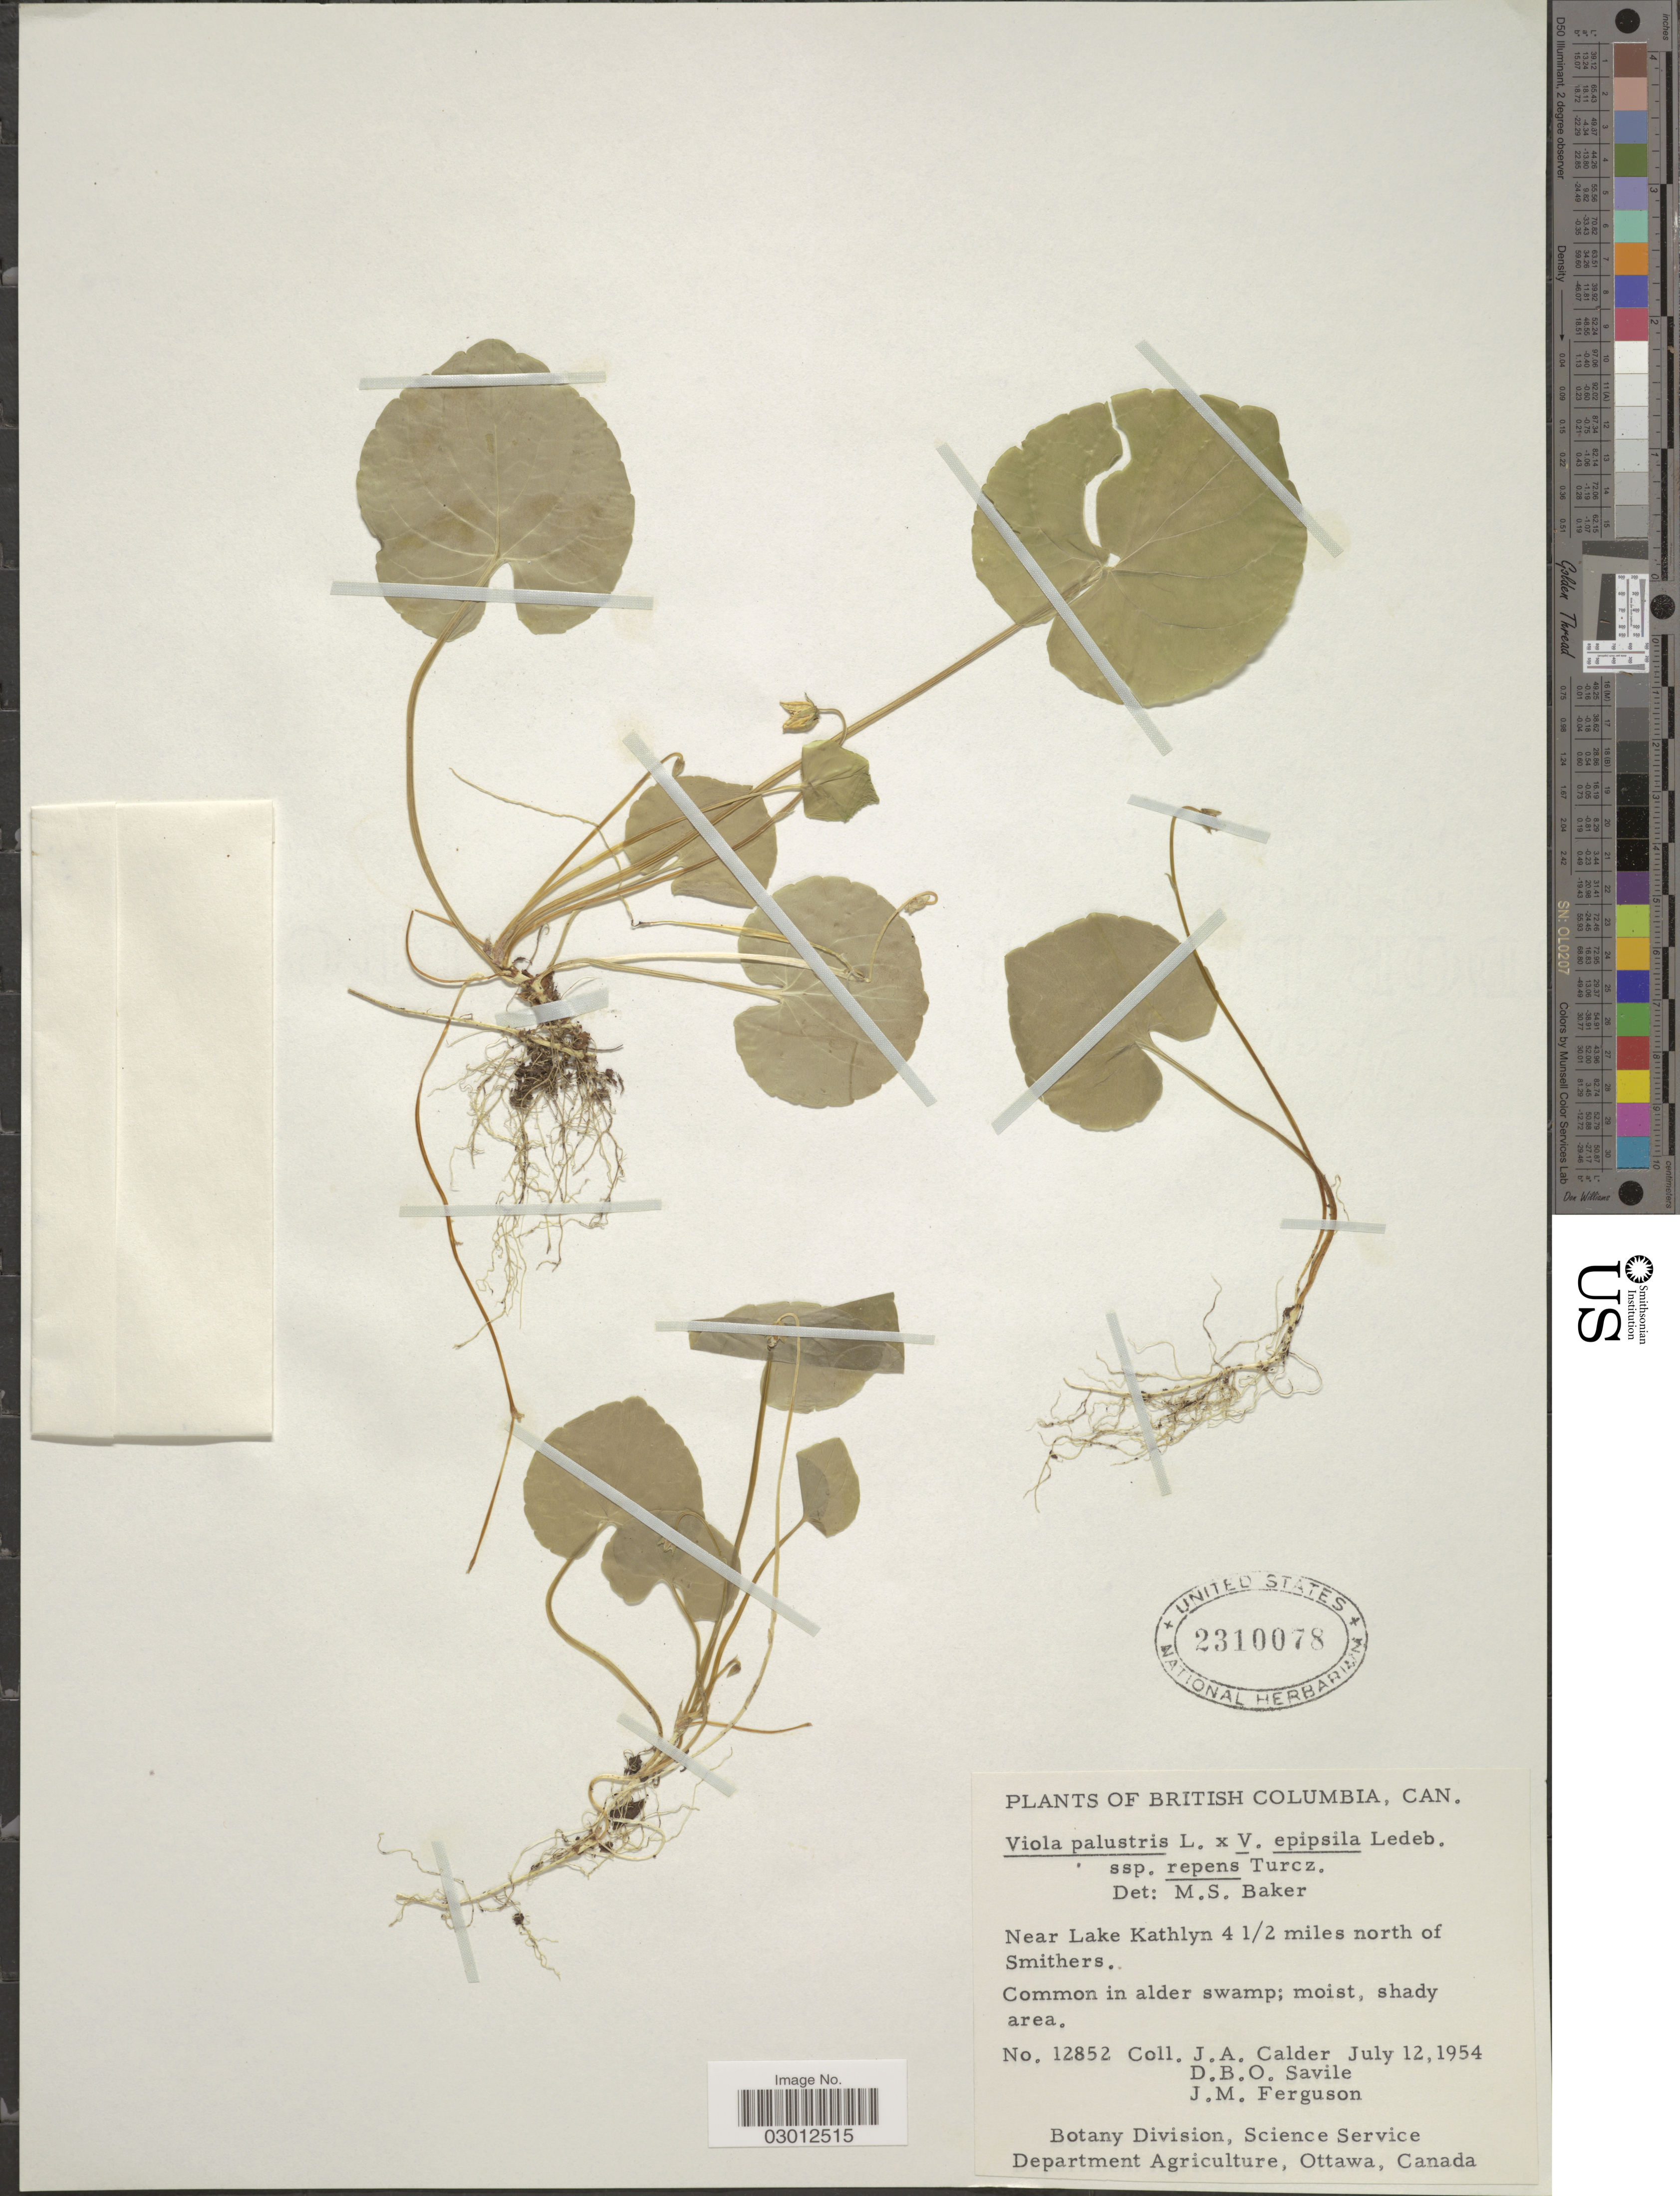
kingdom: Plantae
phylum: Tracheophyta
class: Magnoliopsida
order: Malpighiales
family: Violaceae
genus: Viola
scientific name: Viola palustris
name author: L.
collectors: J. A. Calder, D. Savile & J. M. Ferguson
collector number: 12852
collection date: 1954-07-12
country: Canada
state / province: British Columbia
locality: Near Lake Kathlyn 4½ miles north of Smithers.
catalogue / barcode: US 2310078